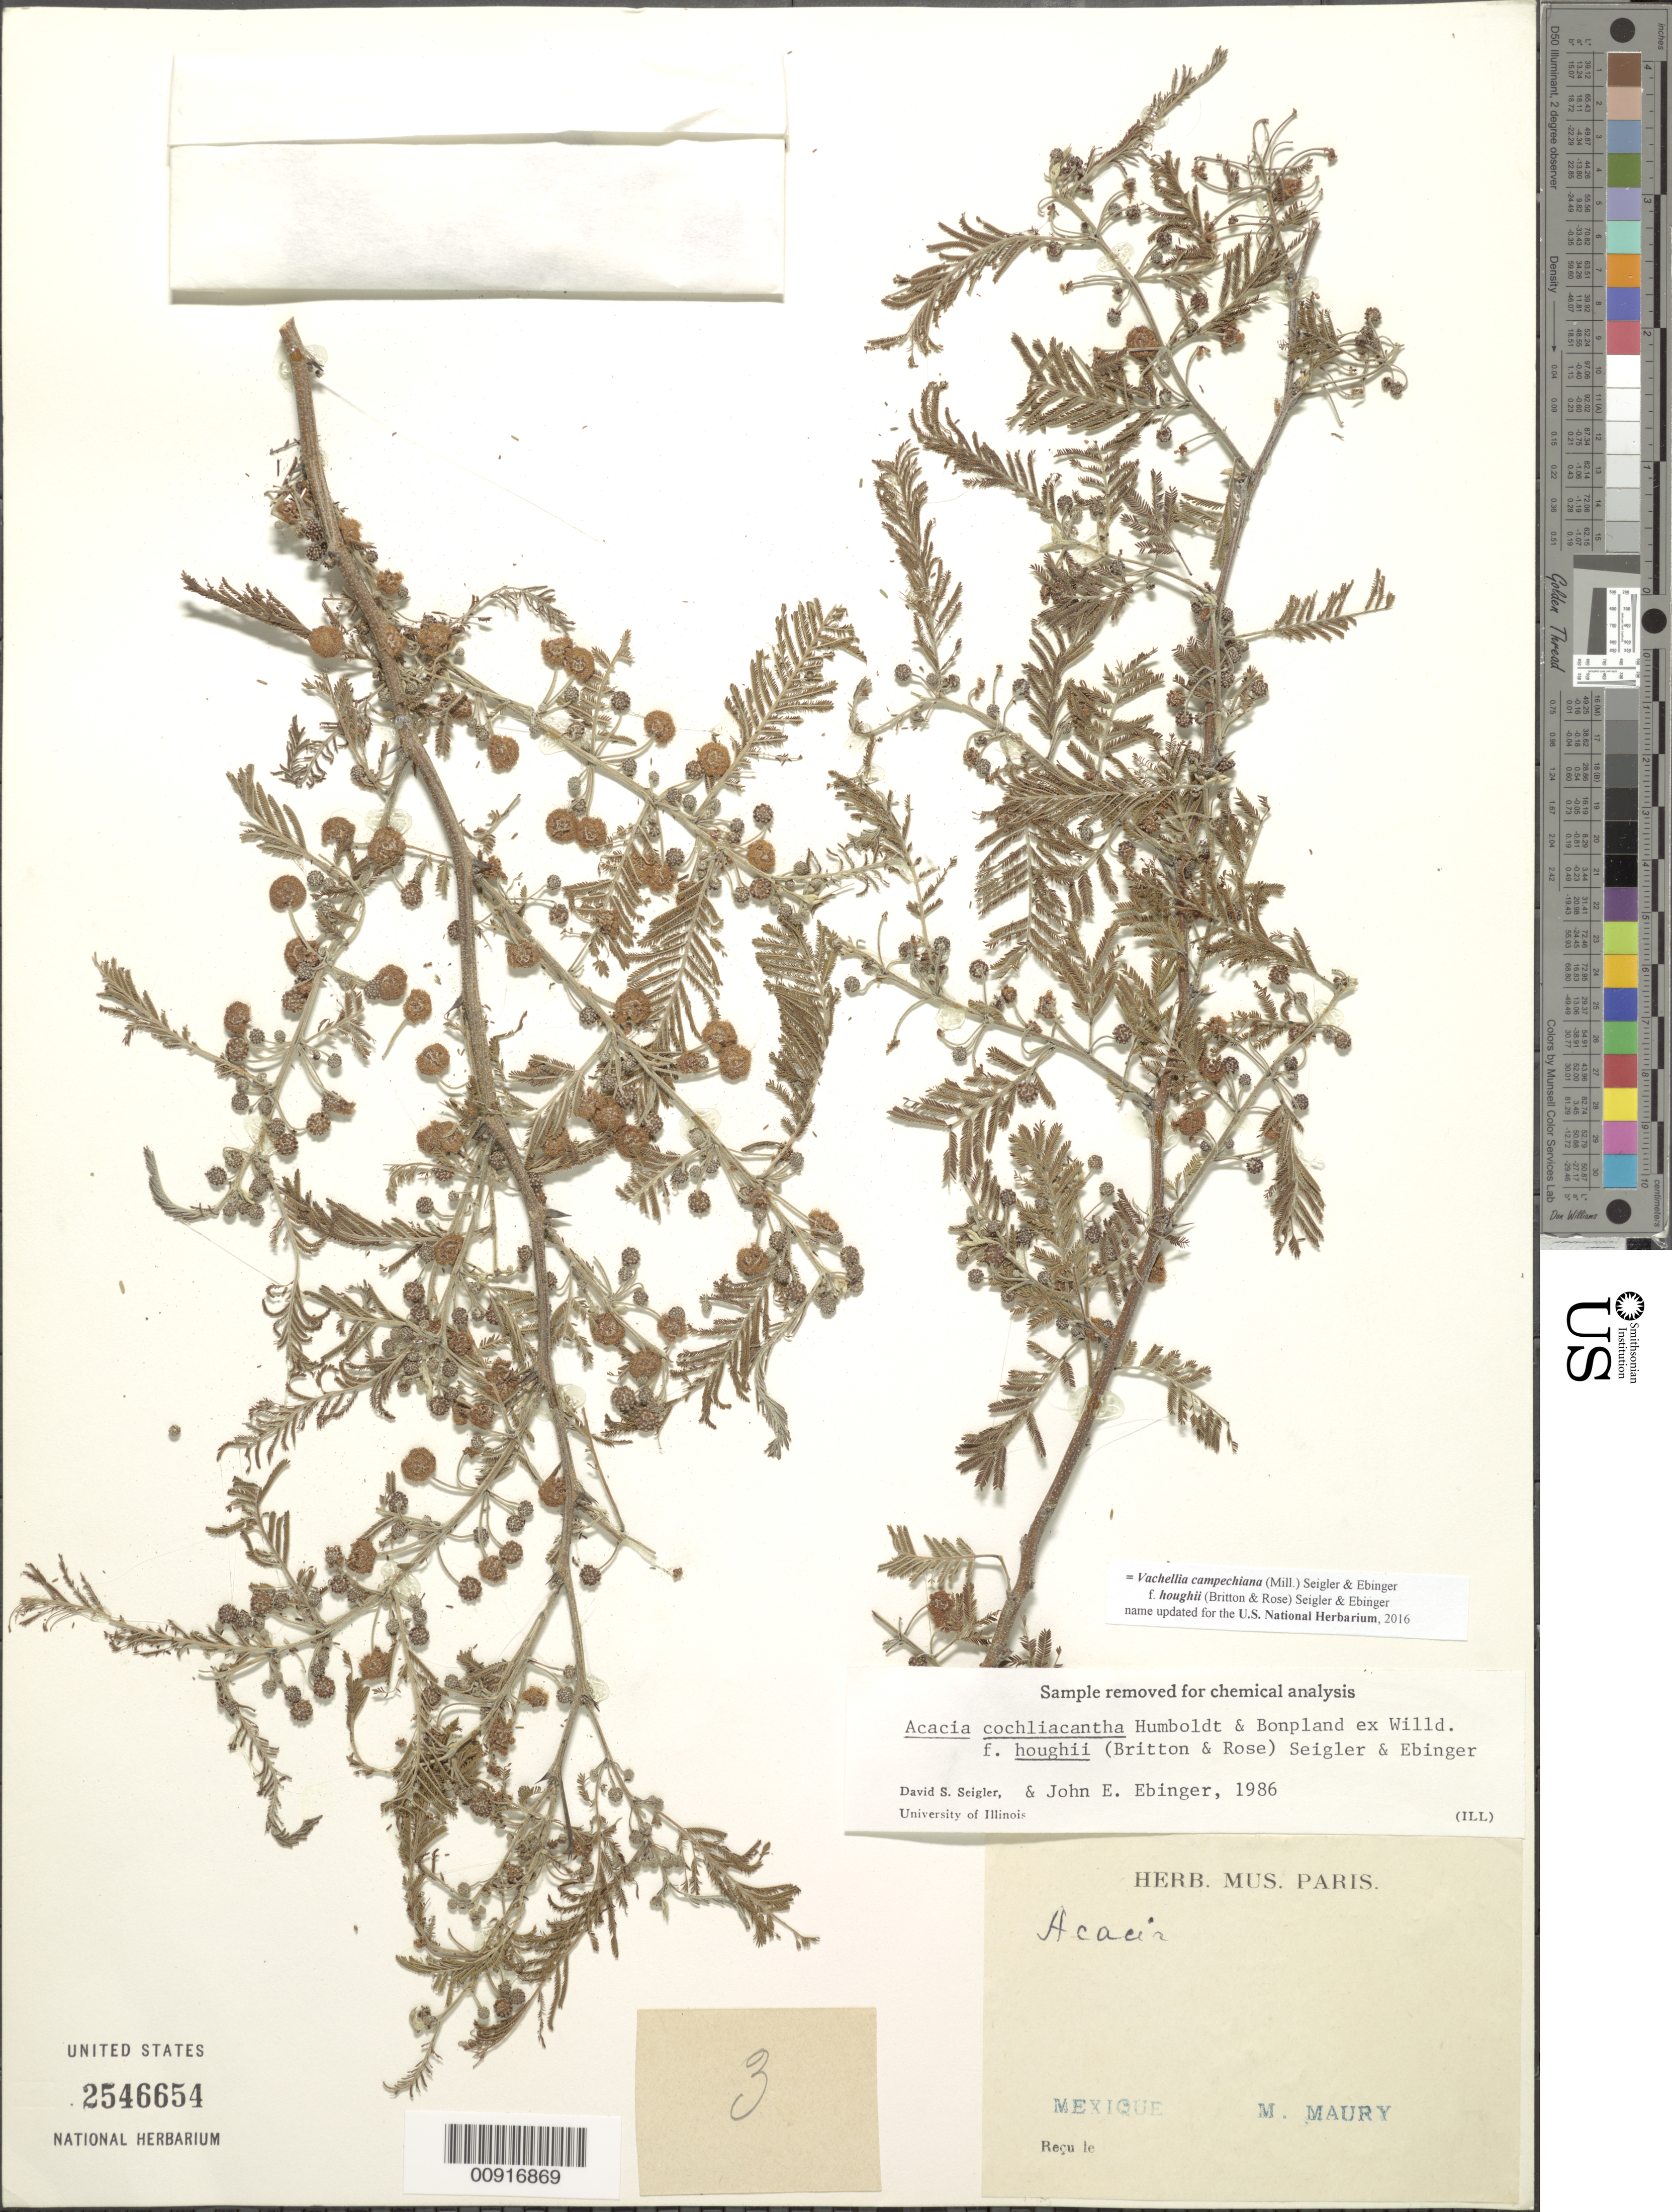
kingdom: Plantae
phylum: Tracheophyta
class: Magnoliopsida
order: Fabales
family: Fabaceae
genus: Vachellia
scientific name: Vachellia chiapensis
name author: (Saff.) Seigler & Ebinger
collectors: Maury, M.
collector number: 3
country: Mexico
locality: Mexique.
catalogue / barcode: US 2546654